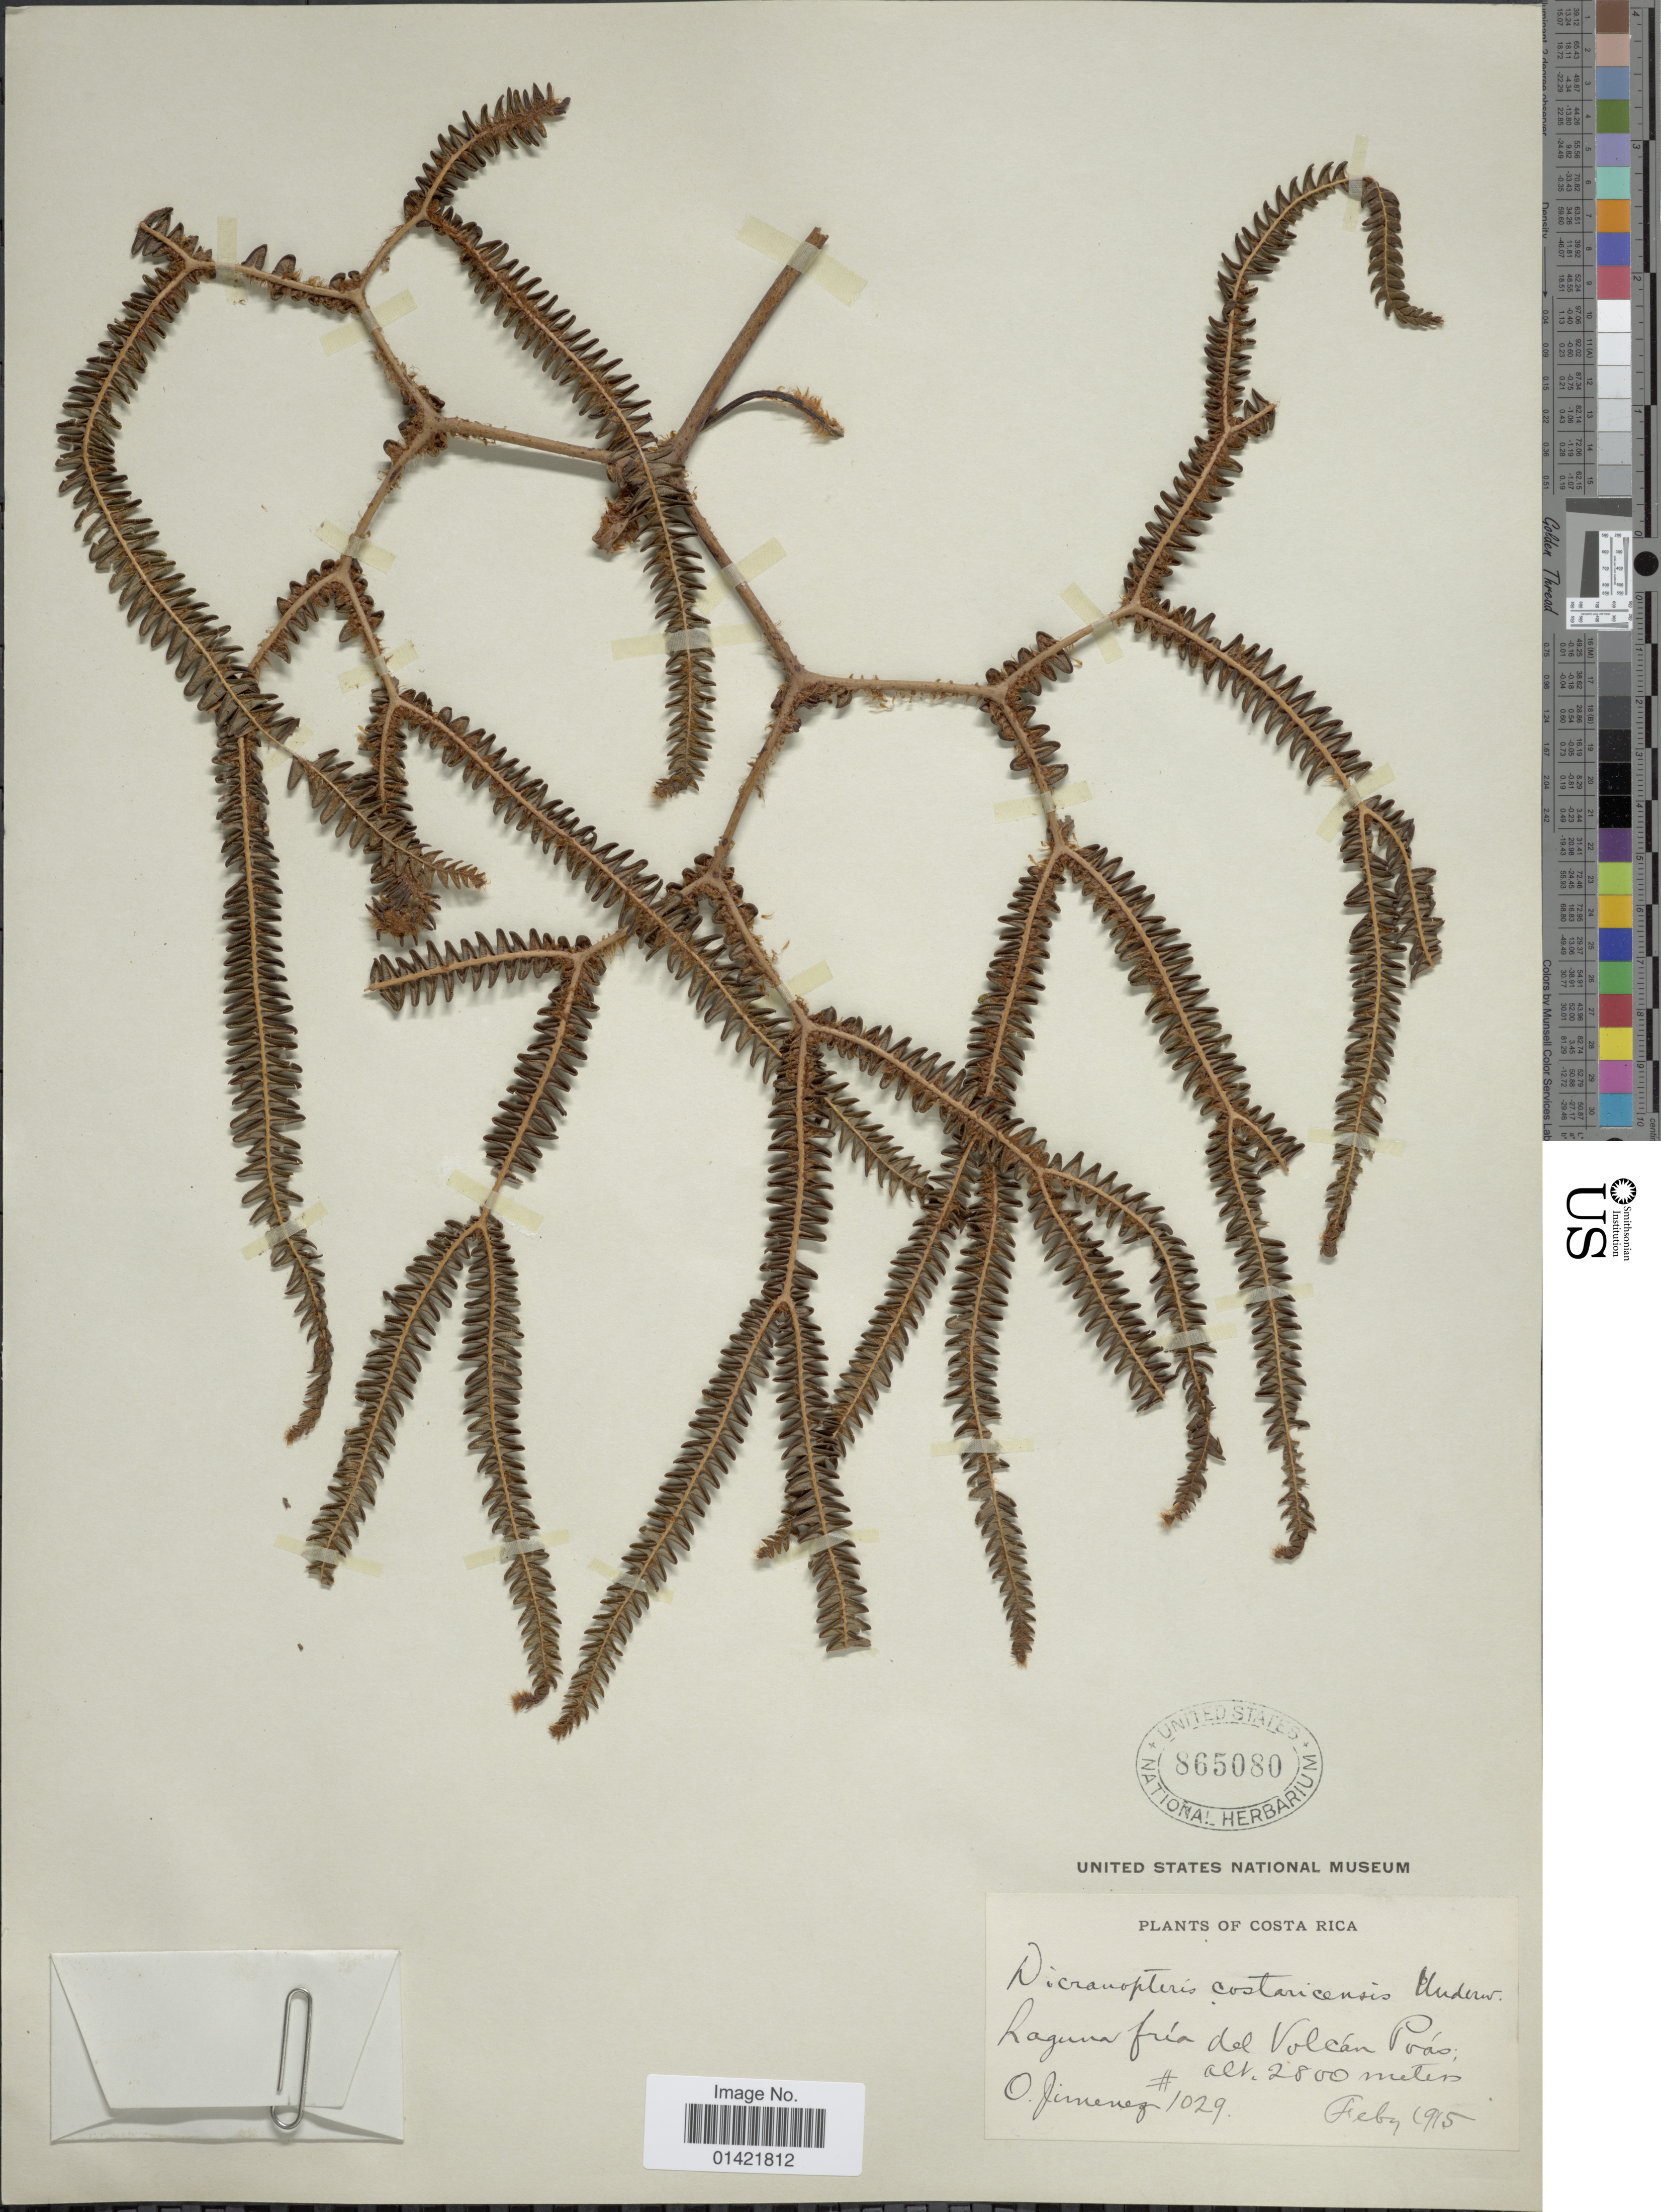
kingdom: Plantae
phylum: Tracheophyta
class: Polypodiopsida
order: Gleicheniales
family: Gleicheniaceae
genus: Sticherus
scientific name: Sticherus revolutus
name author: (Kunth) Ching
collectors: O. Jiménez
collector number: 1029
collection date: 1915-02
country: Costa Rica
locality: Laguna fria del Volcan Poas.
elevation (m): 2800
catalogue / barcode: US 865080